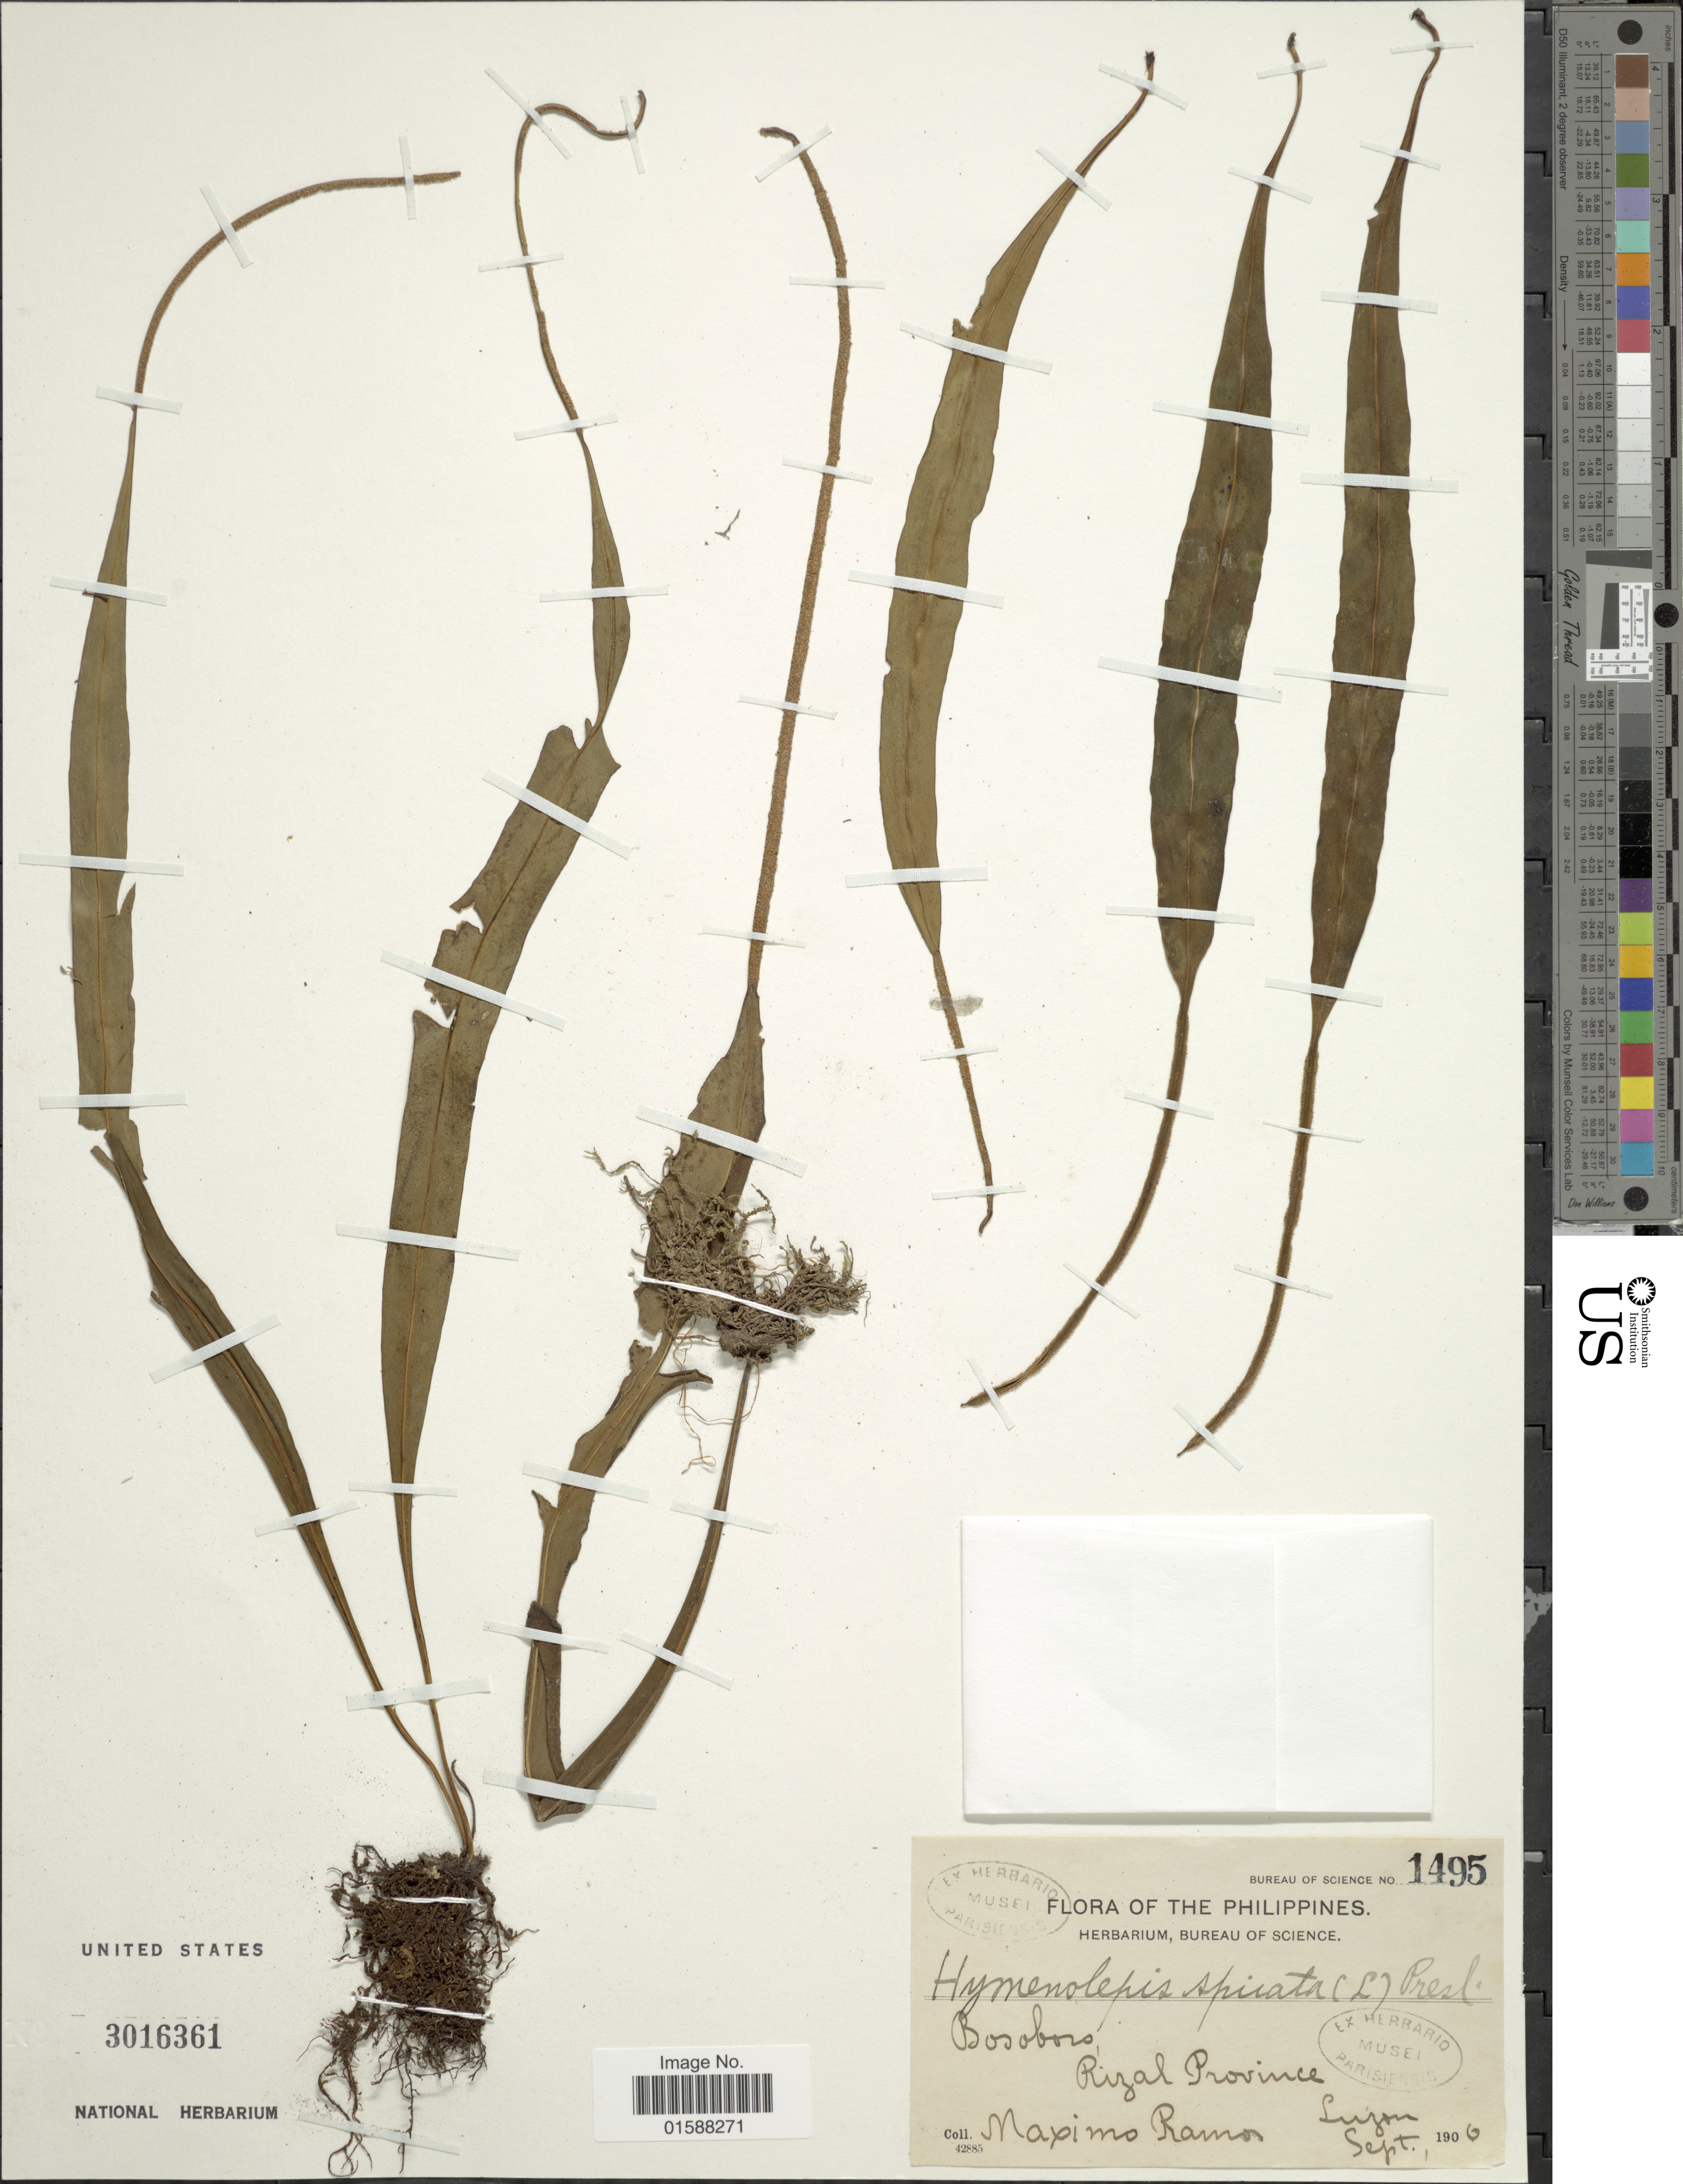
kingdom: Plantae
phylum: Tracheophyta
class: Polypodiopsida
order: Polypodiales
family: Polypodiaceae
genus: Lepisorus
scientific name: Lepisorus spicatus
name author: (L. f.) Li S. Wang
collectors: M. Ramos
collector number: Bureau of Science 1495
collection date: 1906-09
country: Philippines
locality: Bosoboso, Rizal Province, Luzon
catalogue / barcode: US 3016361